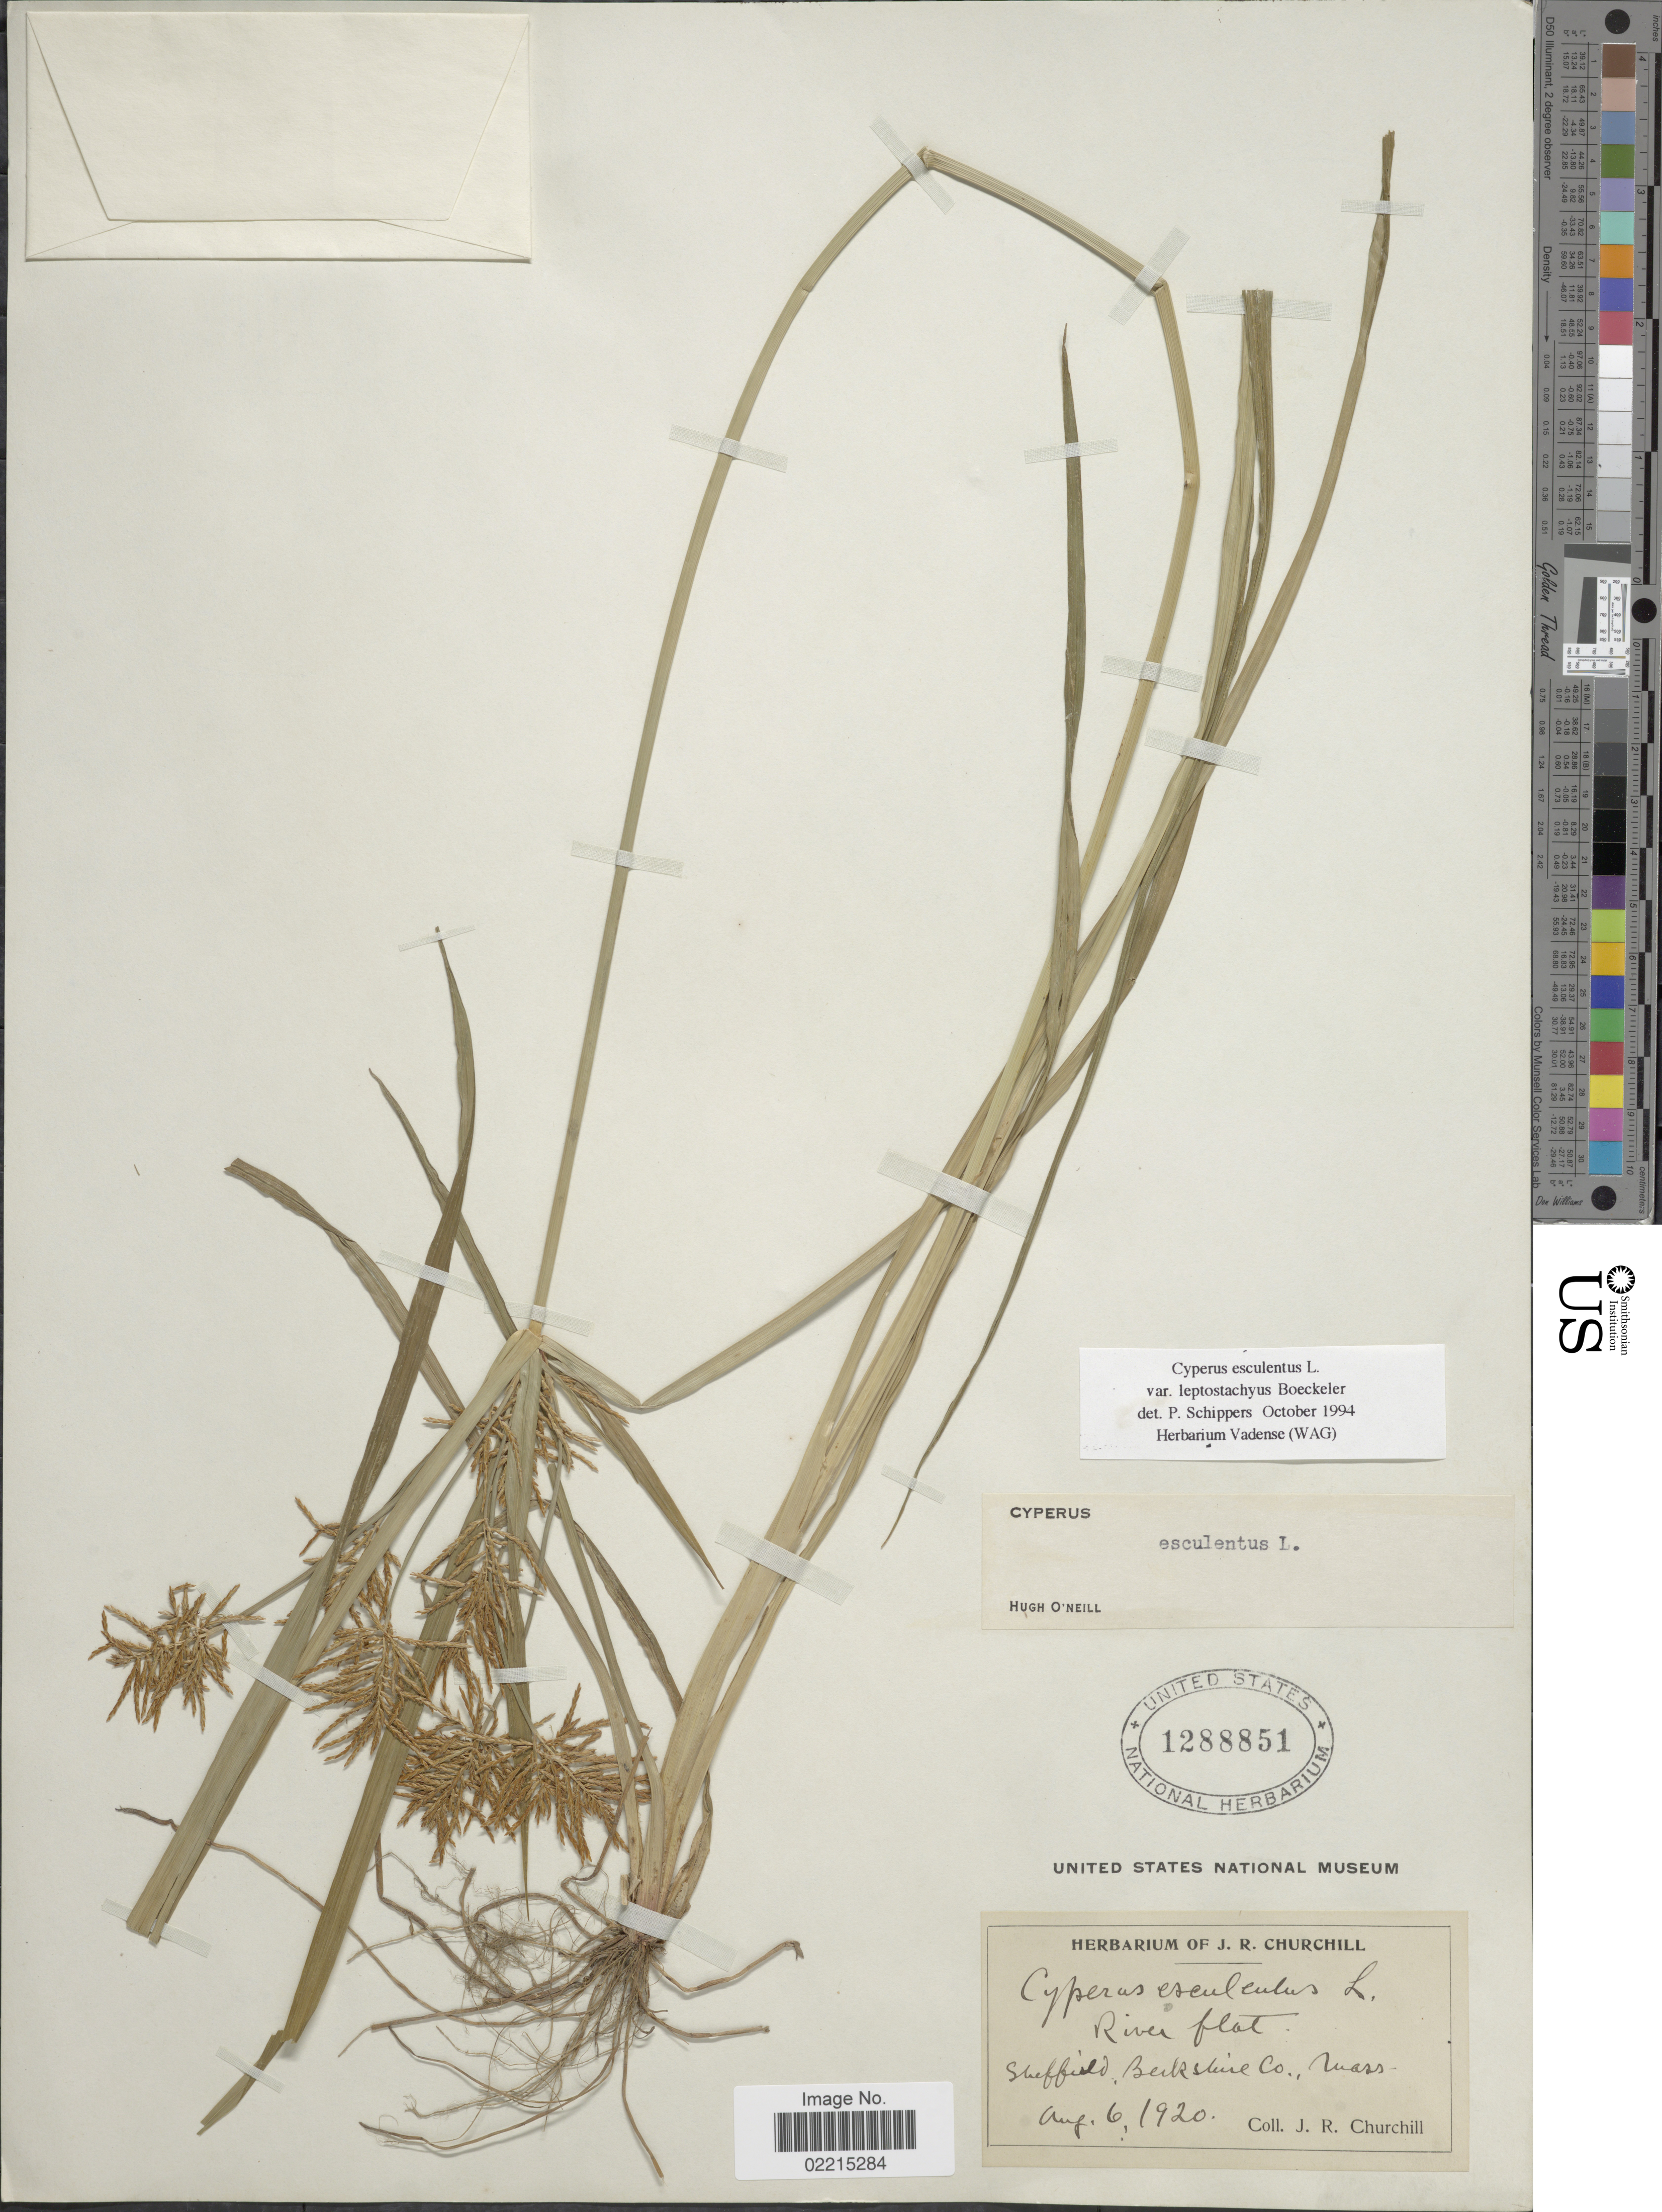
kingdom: Plantae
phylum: Tracheophyta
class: Liliopsida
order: Poales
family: Cyperaceae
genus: Cyperus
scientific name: Cyperus esculentus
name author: L.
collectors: J. Churchill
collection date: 1920-08-06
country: United States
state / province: Massachusetts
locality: Sheffield, Berkshire Co.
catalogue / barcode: US 1288851